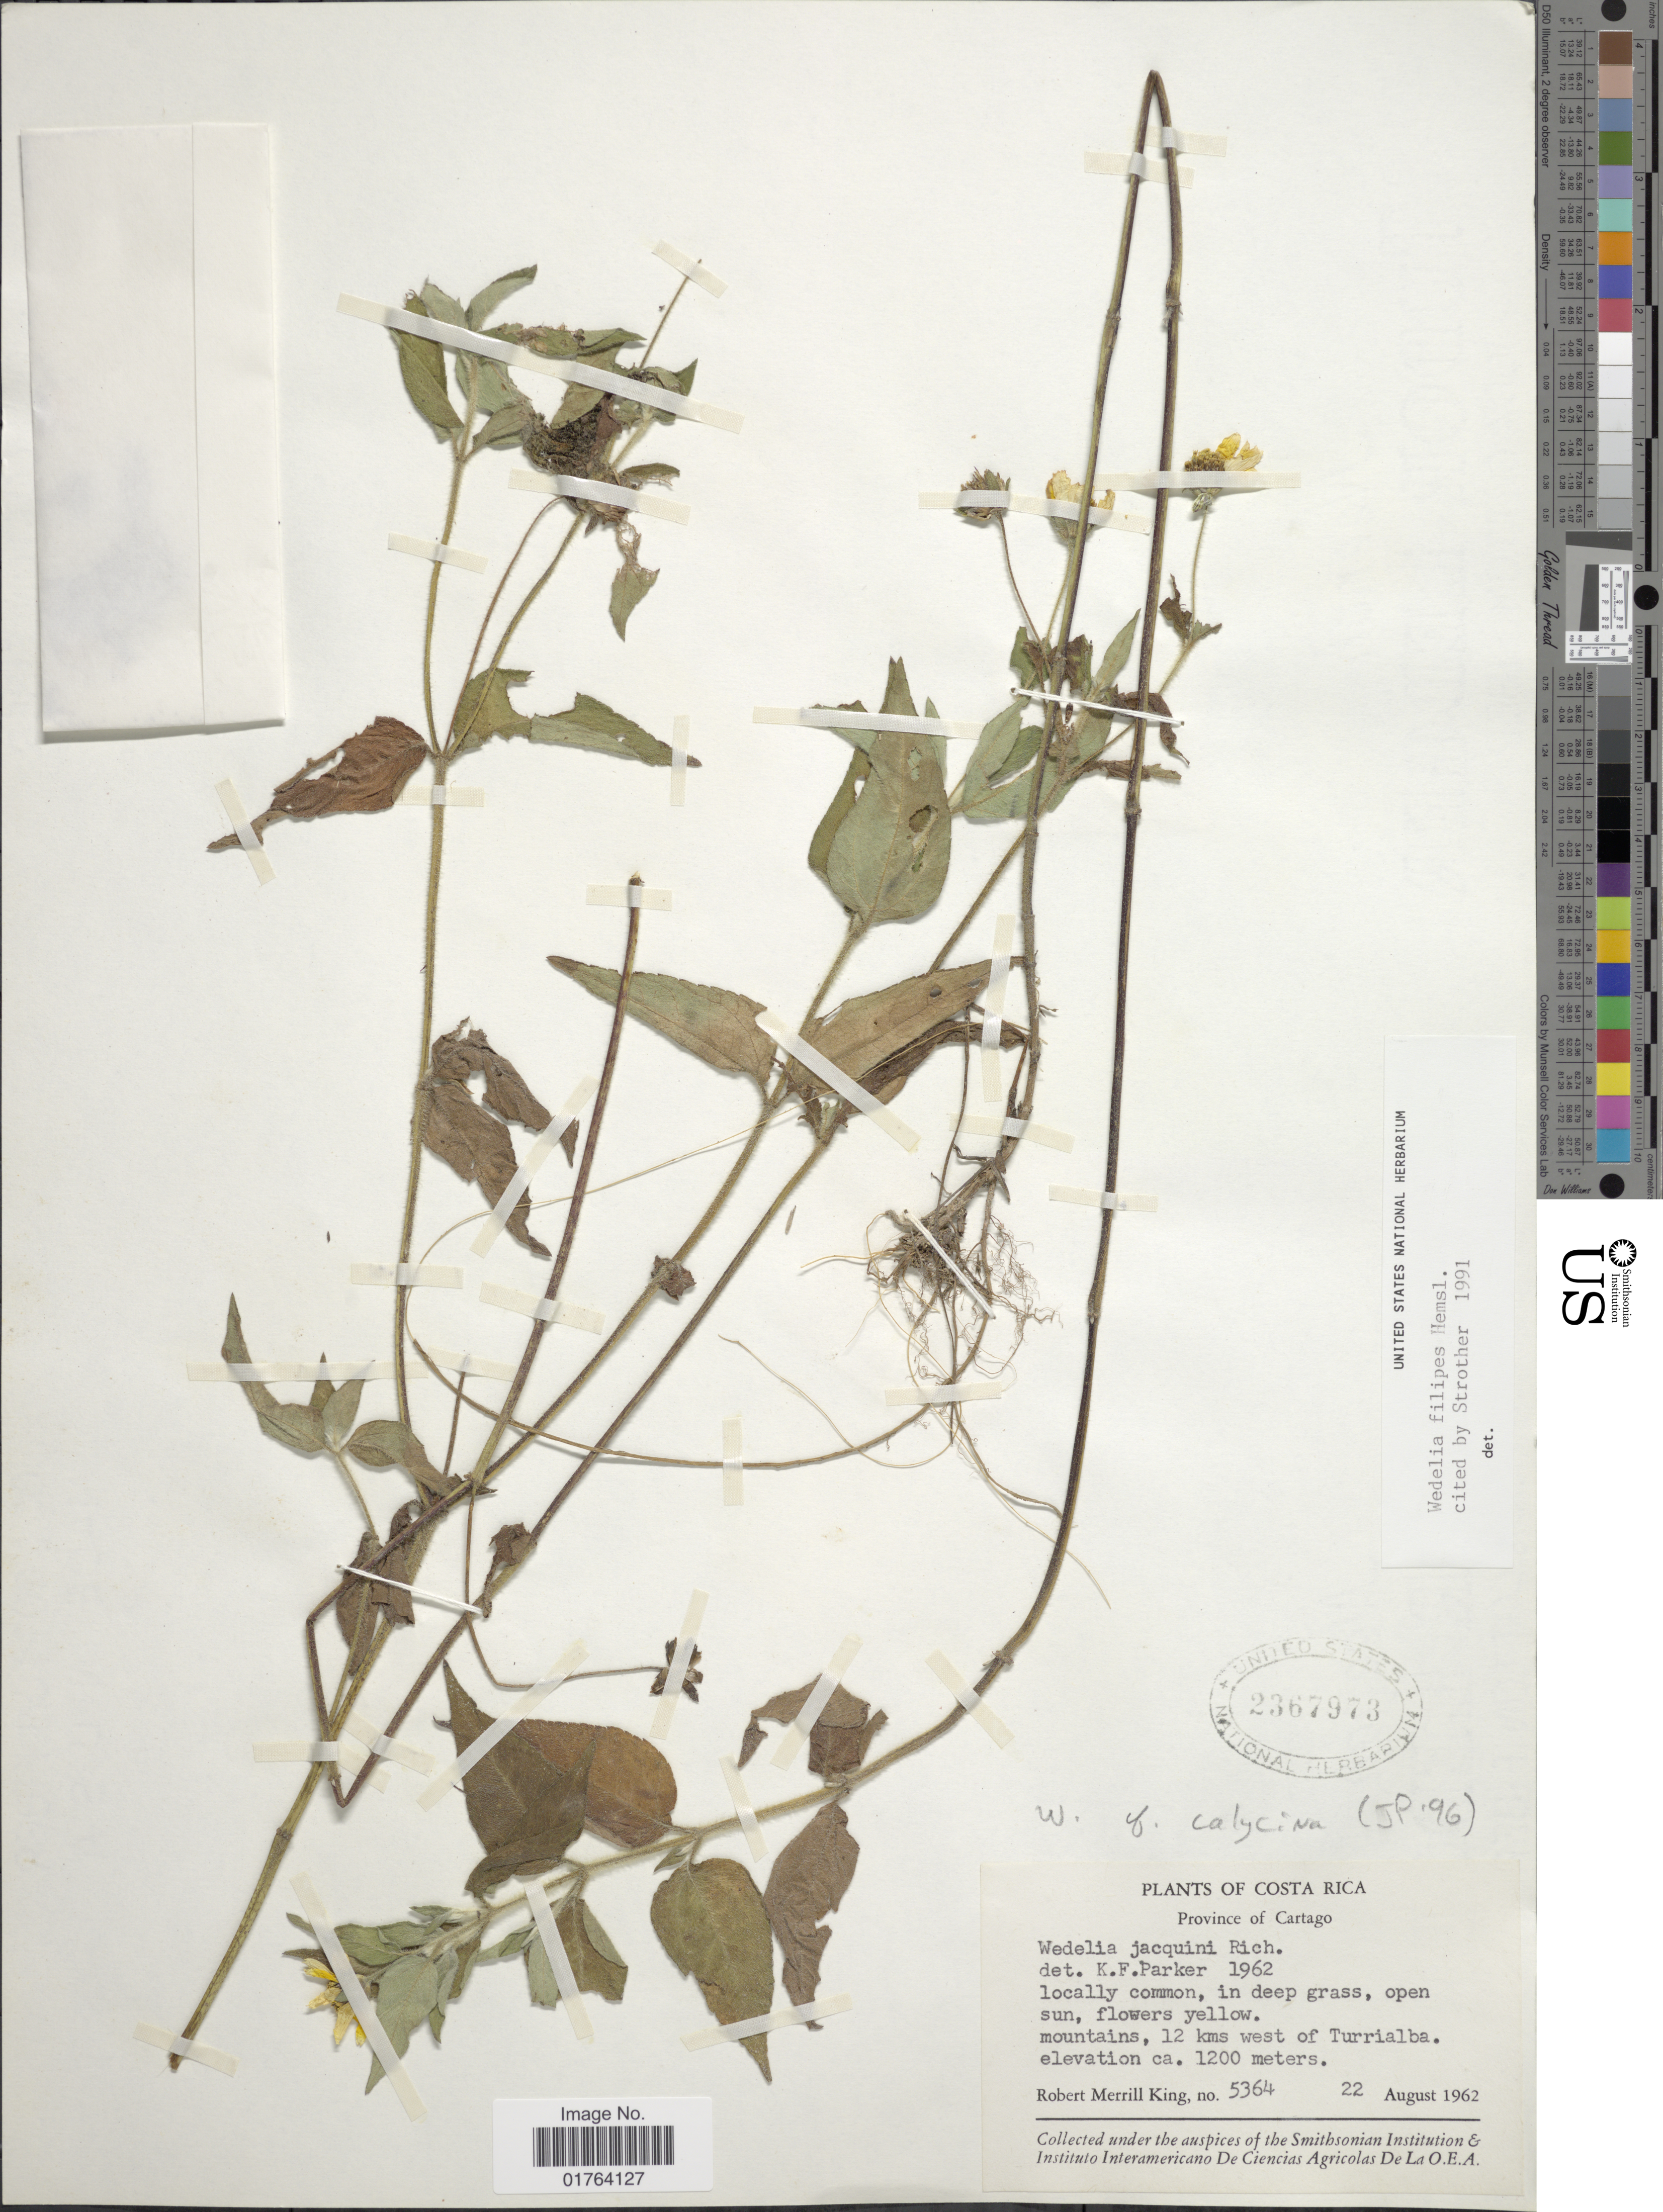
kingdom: Plantae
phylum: Tracheophyta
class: Magnoliopsida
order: Asterales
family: Asteraceae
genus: Wedelia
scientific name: Wedelia filipes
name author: Hemsl.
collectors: R. M. King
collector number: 5364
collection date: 1962-08-22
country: Costa Rica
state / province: Cartago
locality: Mountains, 12 kms west of Tuurialba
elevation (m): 1200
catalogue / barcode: US 2367973